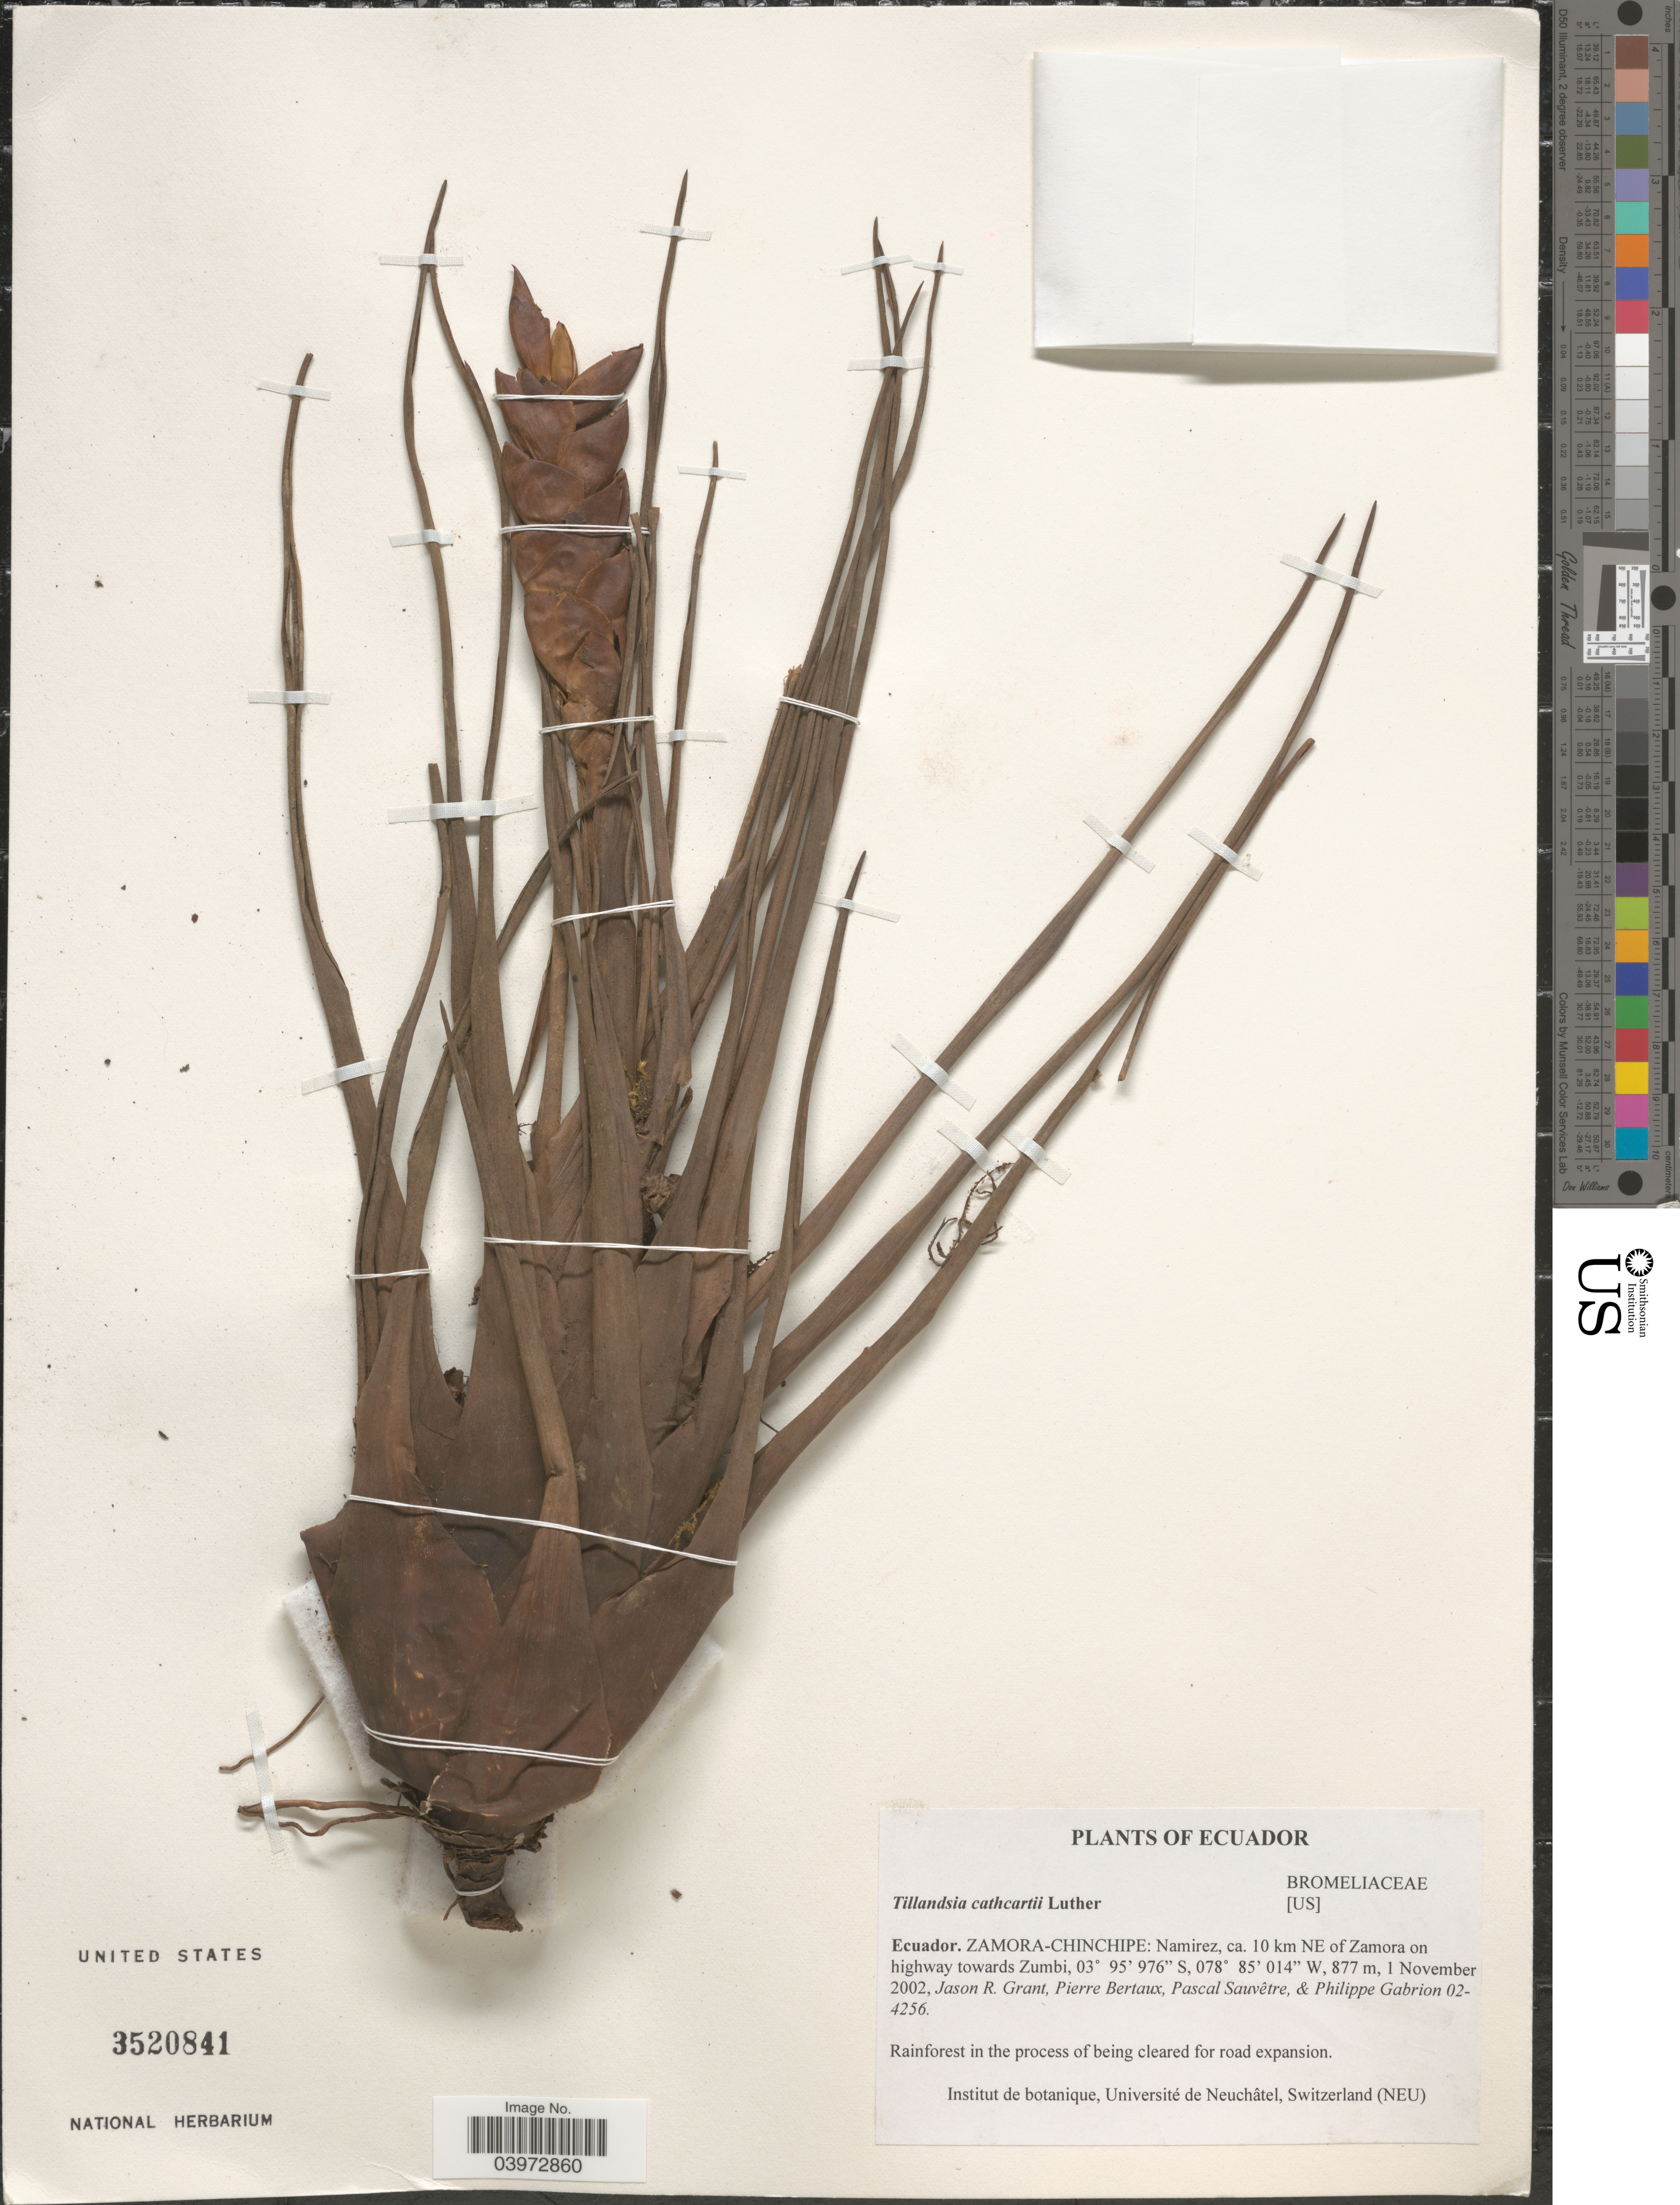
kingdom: Plantae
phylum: Tracheophyta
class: Liliopsida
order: Poales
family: Bromeliaceae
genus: Tillandsia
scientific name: Tillandsia cathcartii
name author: (H. Luther) J.R. Grant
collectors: J. R. Grant, P. Bertaux, P. Sauvêtre & P. Gabrion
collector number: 02-4256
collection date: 2002-11-01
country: Ecuador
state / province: Zamora-Chinchipe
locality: Namirez, ca. 10 km NE of Zamora on highway towards Zumbi.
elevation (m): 877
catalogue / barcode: US 3520841